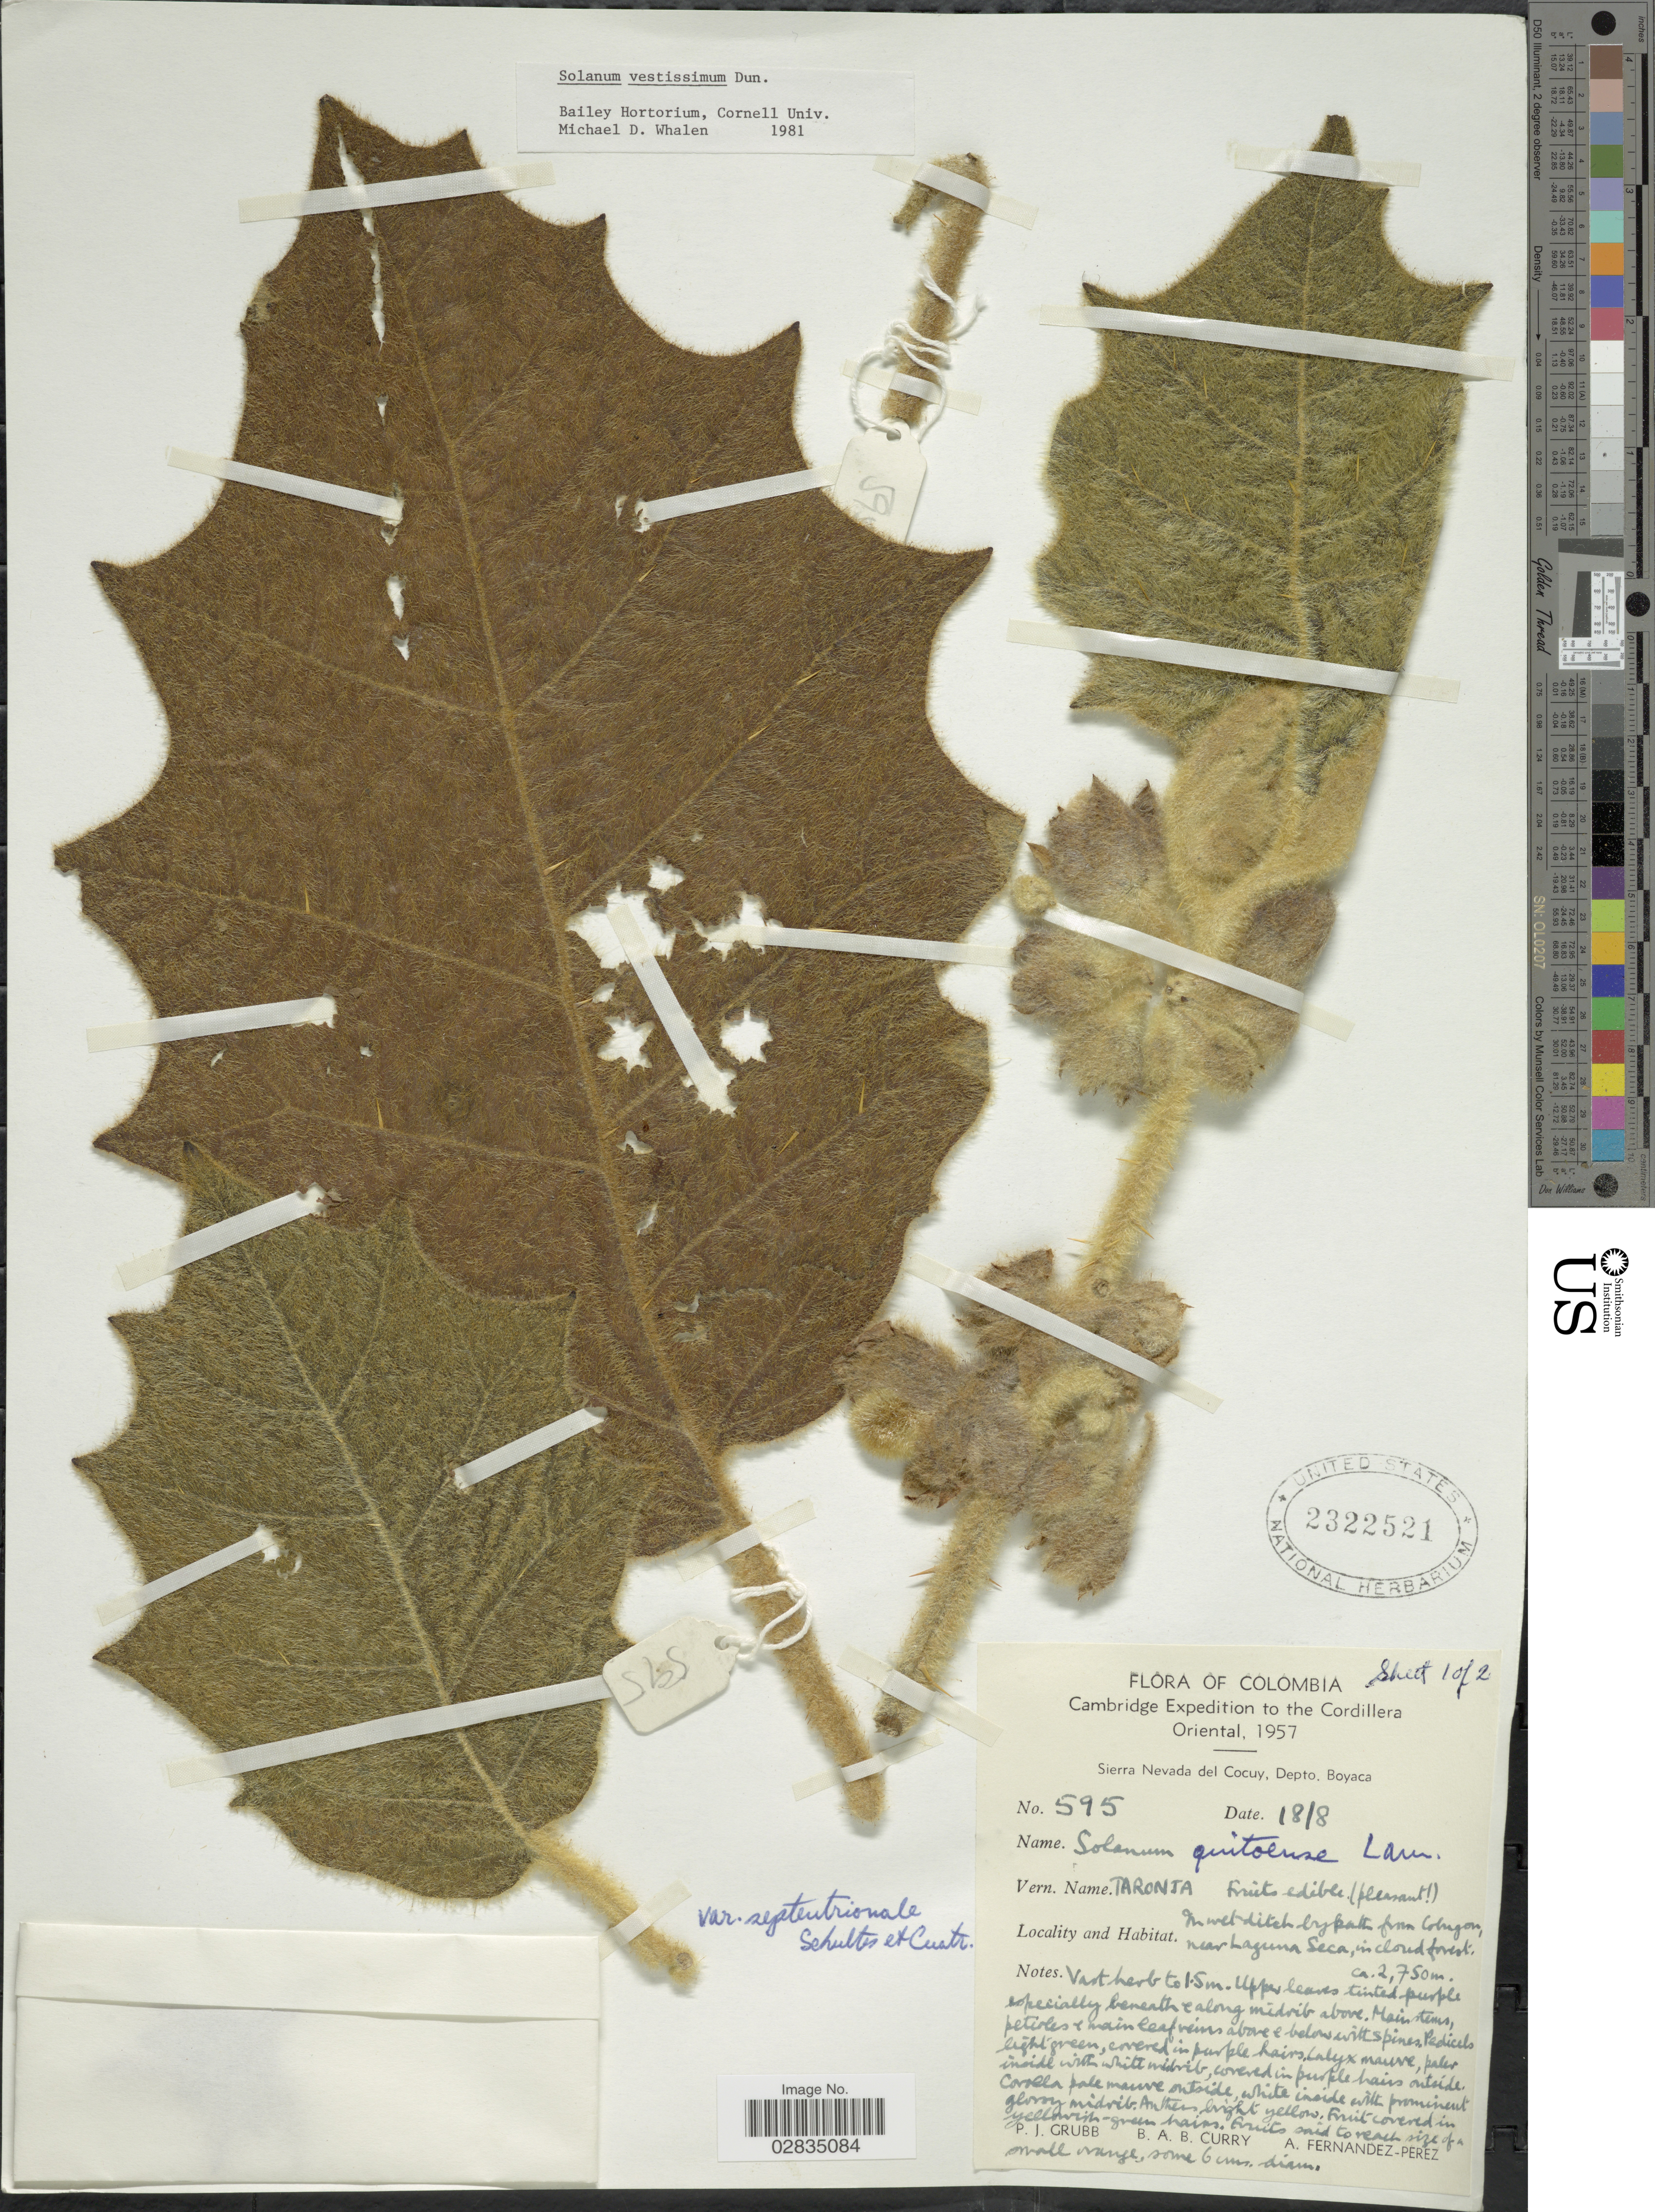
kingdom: Plantae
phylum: Tracheophyta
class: Magnoliopsida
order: Solanales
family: Solanaceae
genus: Solanum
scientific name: Solanum vestissimum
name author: Dunal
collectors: P. J. Grubb, B. A. B. Curry & A. Fernández-Pérez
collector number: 595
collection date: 1957-08-18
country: Colombia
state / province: Boyacá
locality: Cordillera Oriental, Sierra Nevada del Cocuy, Depto. Boyacá, in wet ditch by path from Cobugon, near Laguna Seca, in cloud forest.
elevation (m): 2750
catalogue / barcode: US 2322521